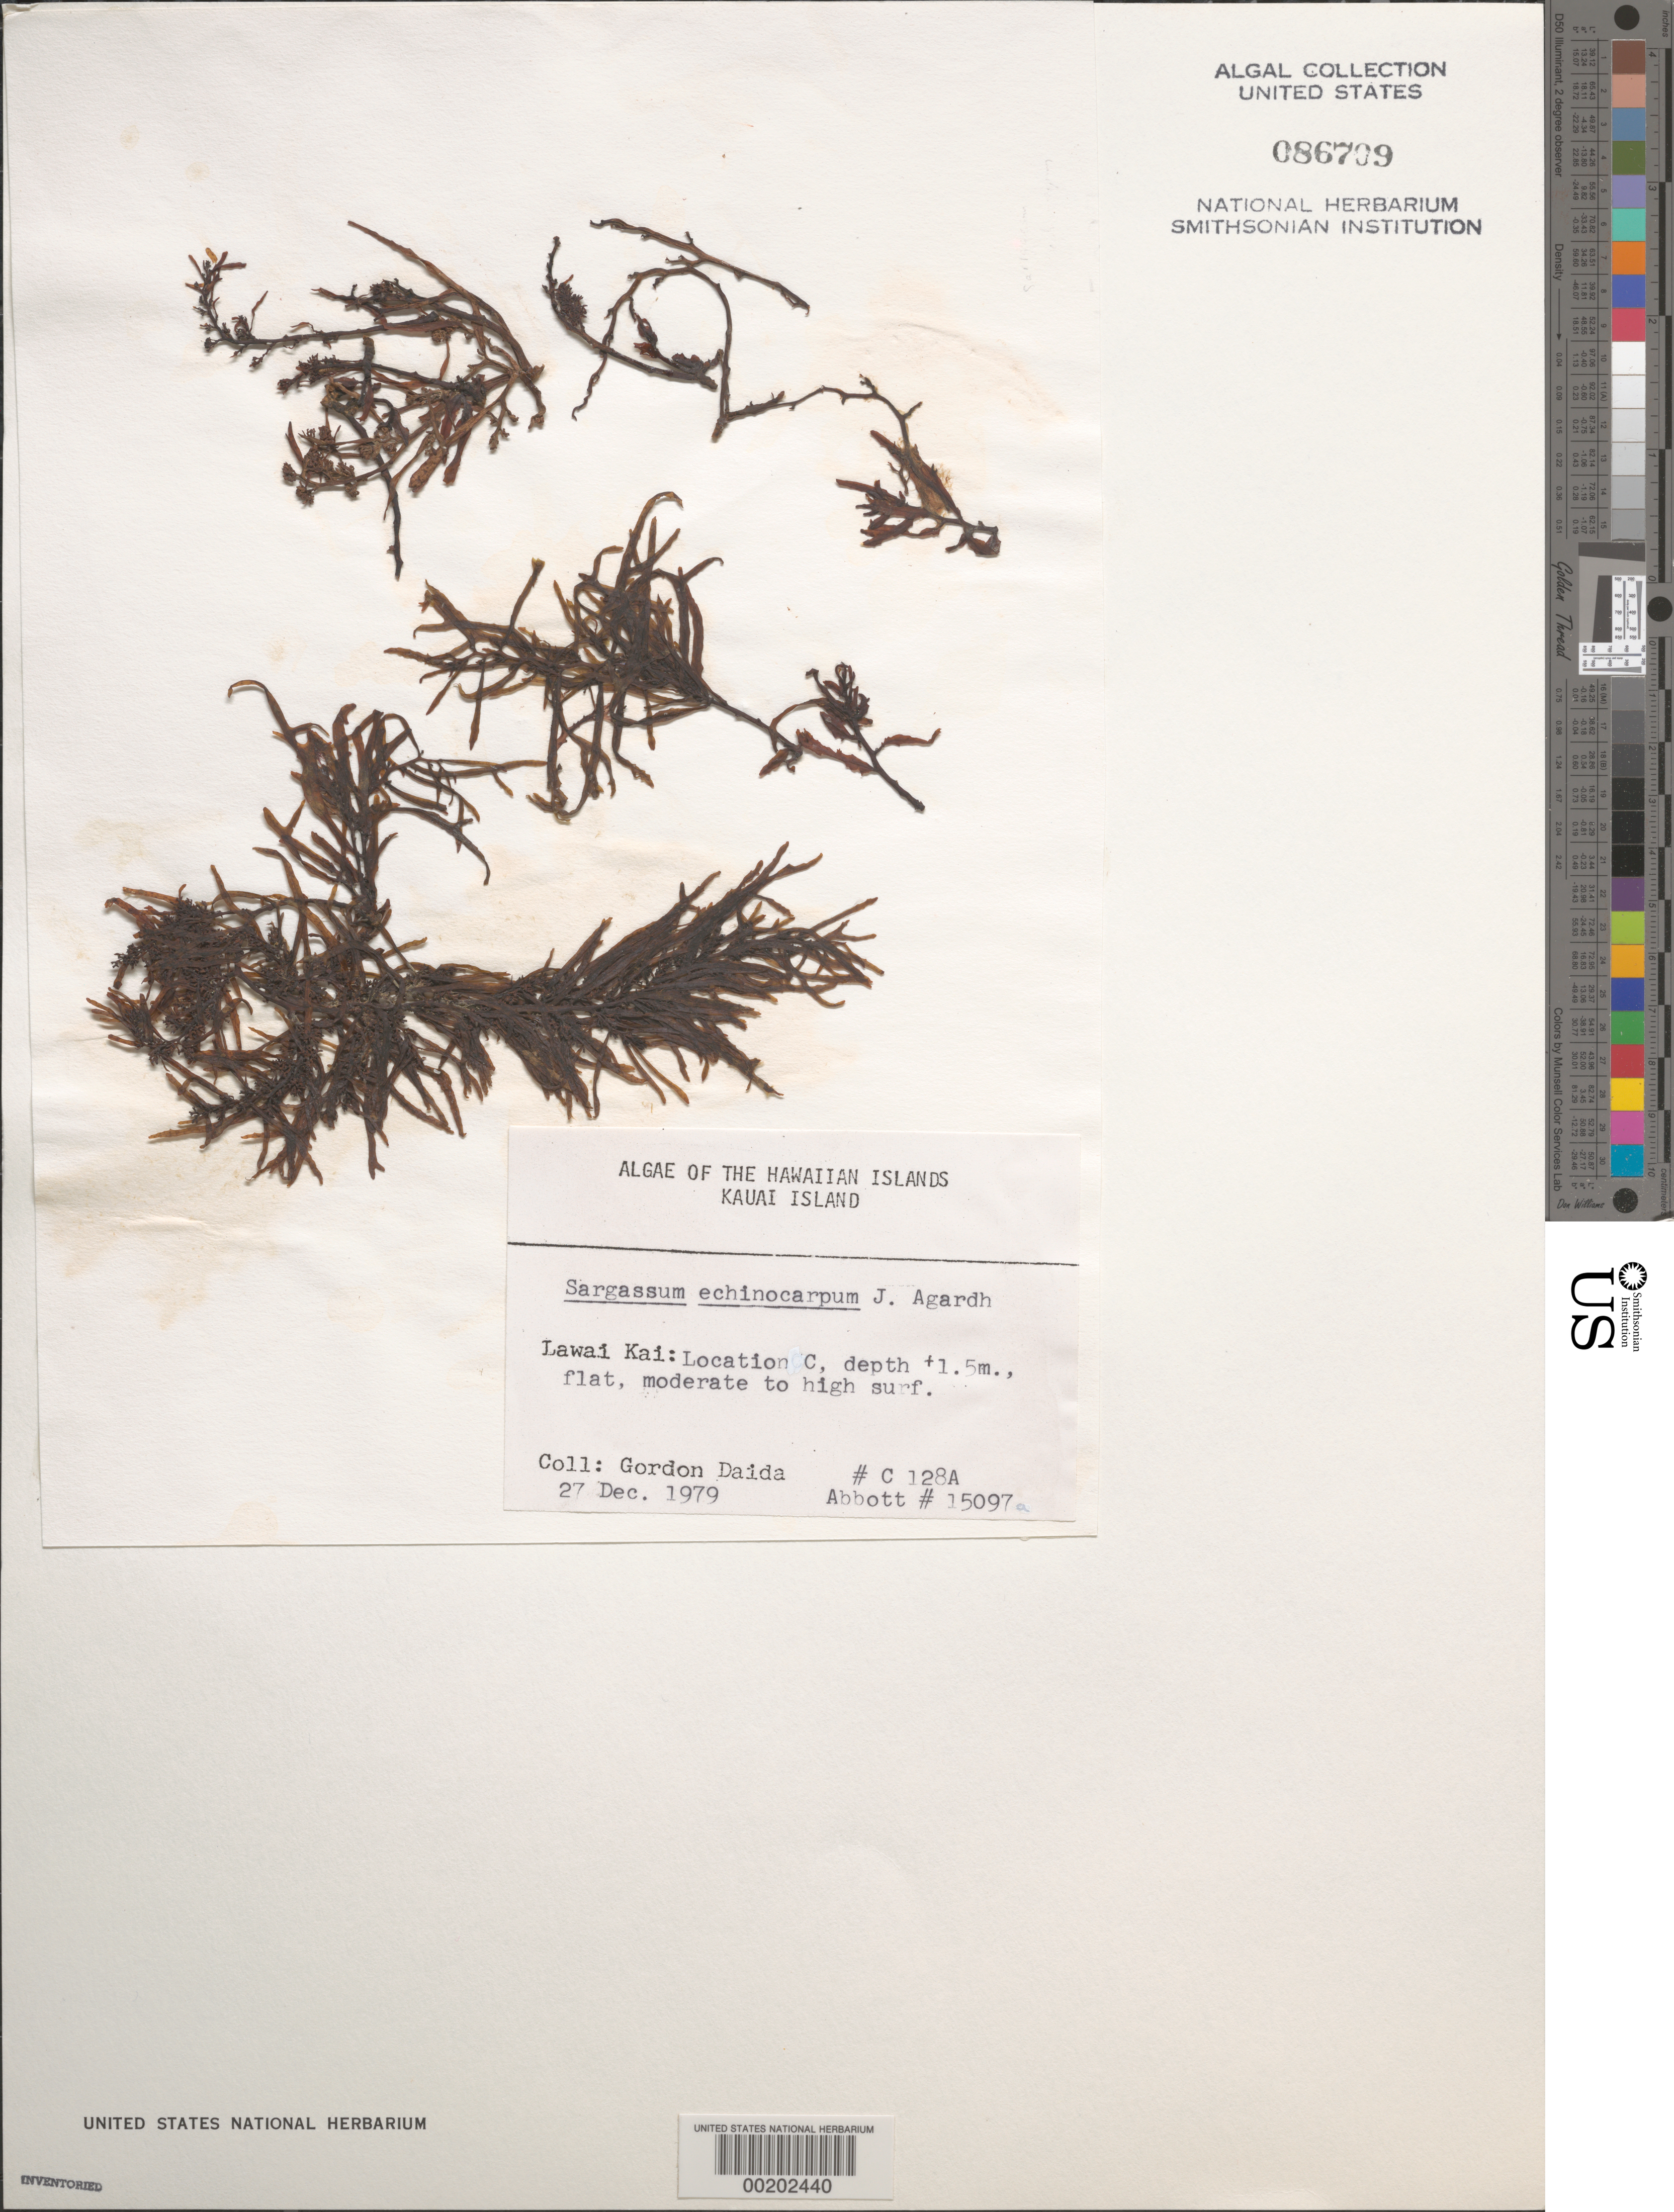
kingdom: Chromista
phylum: Ochrophyta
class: Phaeophyceae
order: Fucales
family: Sargassaceae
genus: Sargassum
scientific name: Sargassum aquifolium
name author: (Turner) C. Agardh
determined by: Algae name updating Project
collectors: G. Daida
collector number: C128a & IAA 15097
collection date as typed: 27 Dec 1979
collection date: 1979-12-27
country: United States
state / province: Hawaii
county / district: Kauai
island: Kaua'i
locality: Lawai Kai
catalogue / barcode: US 86709